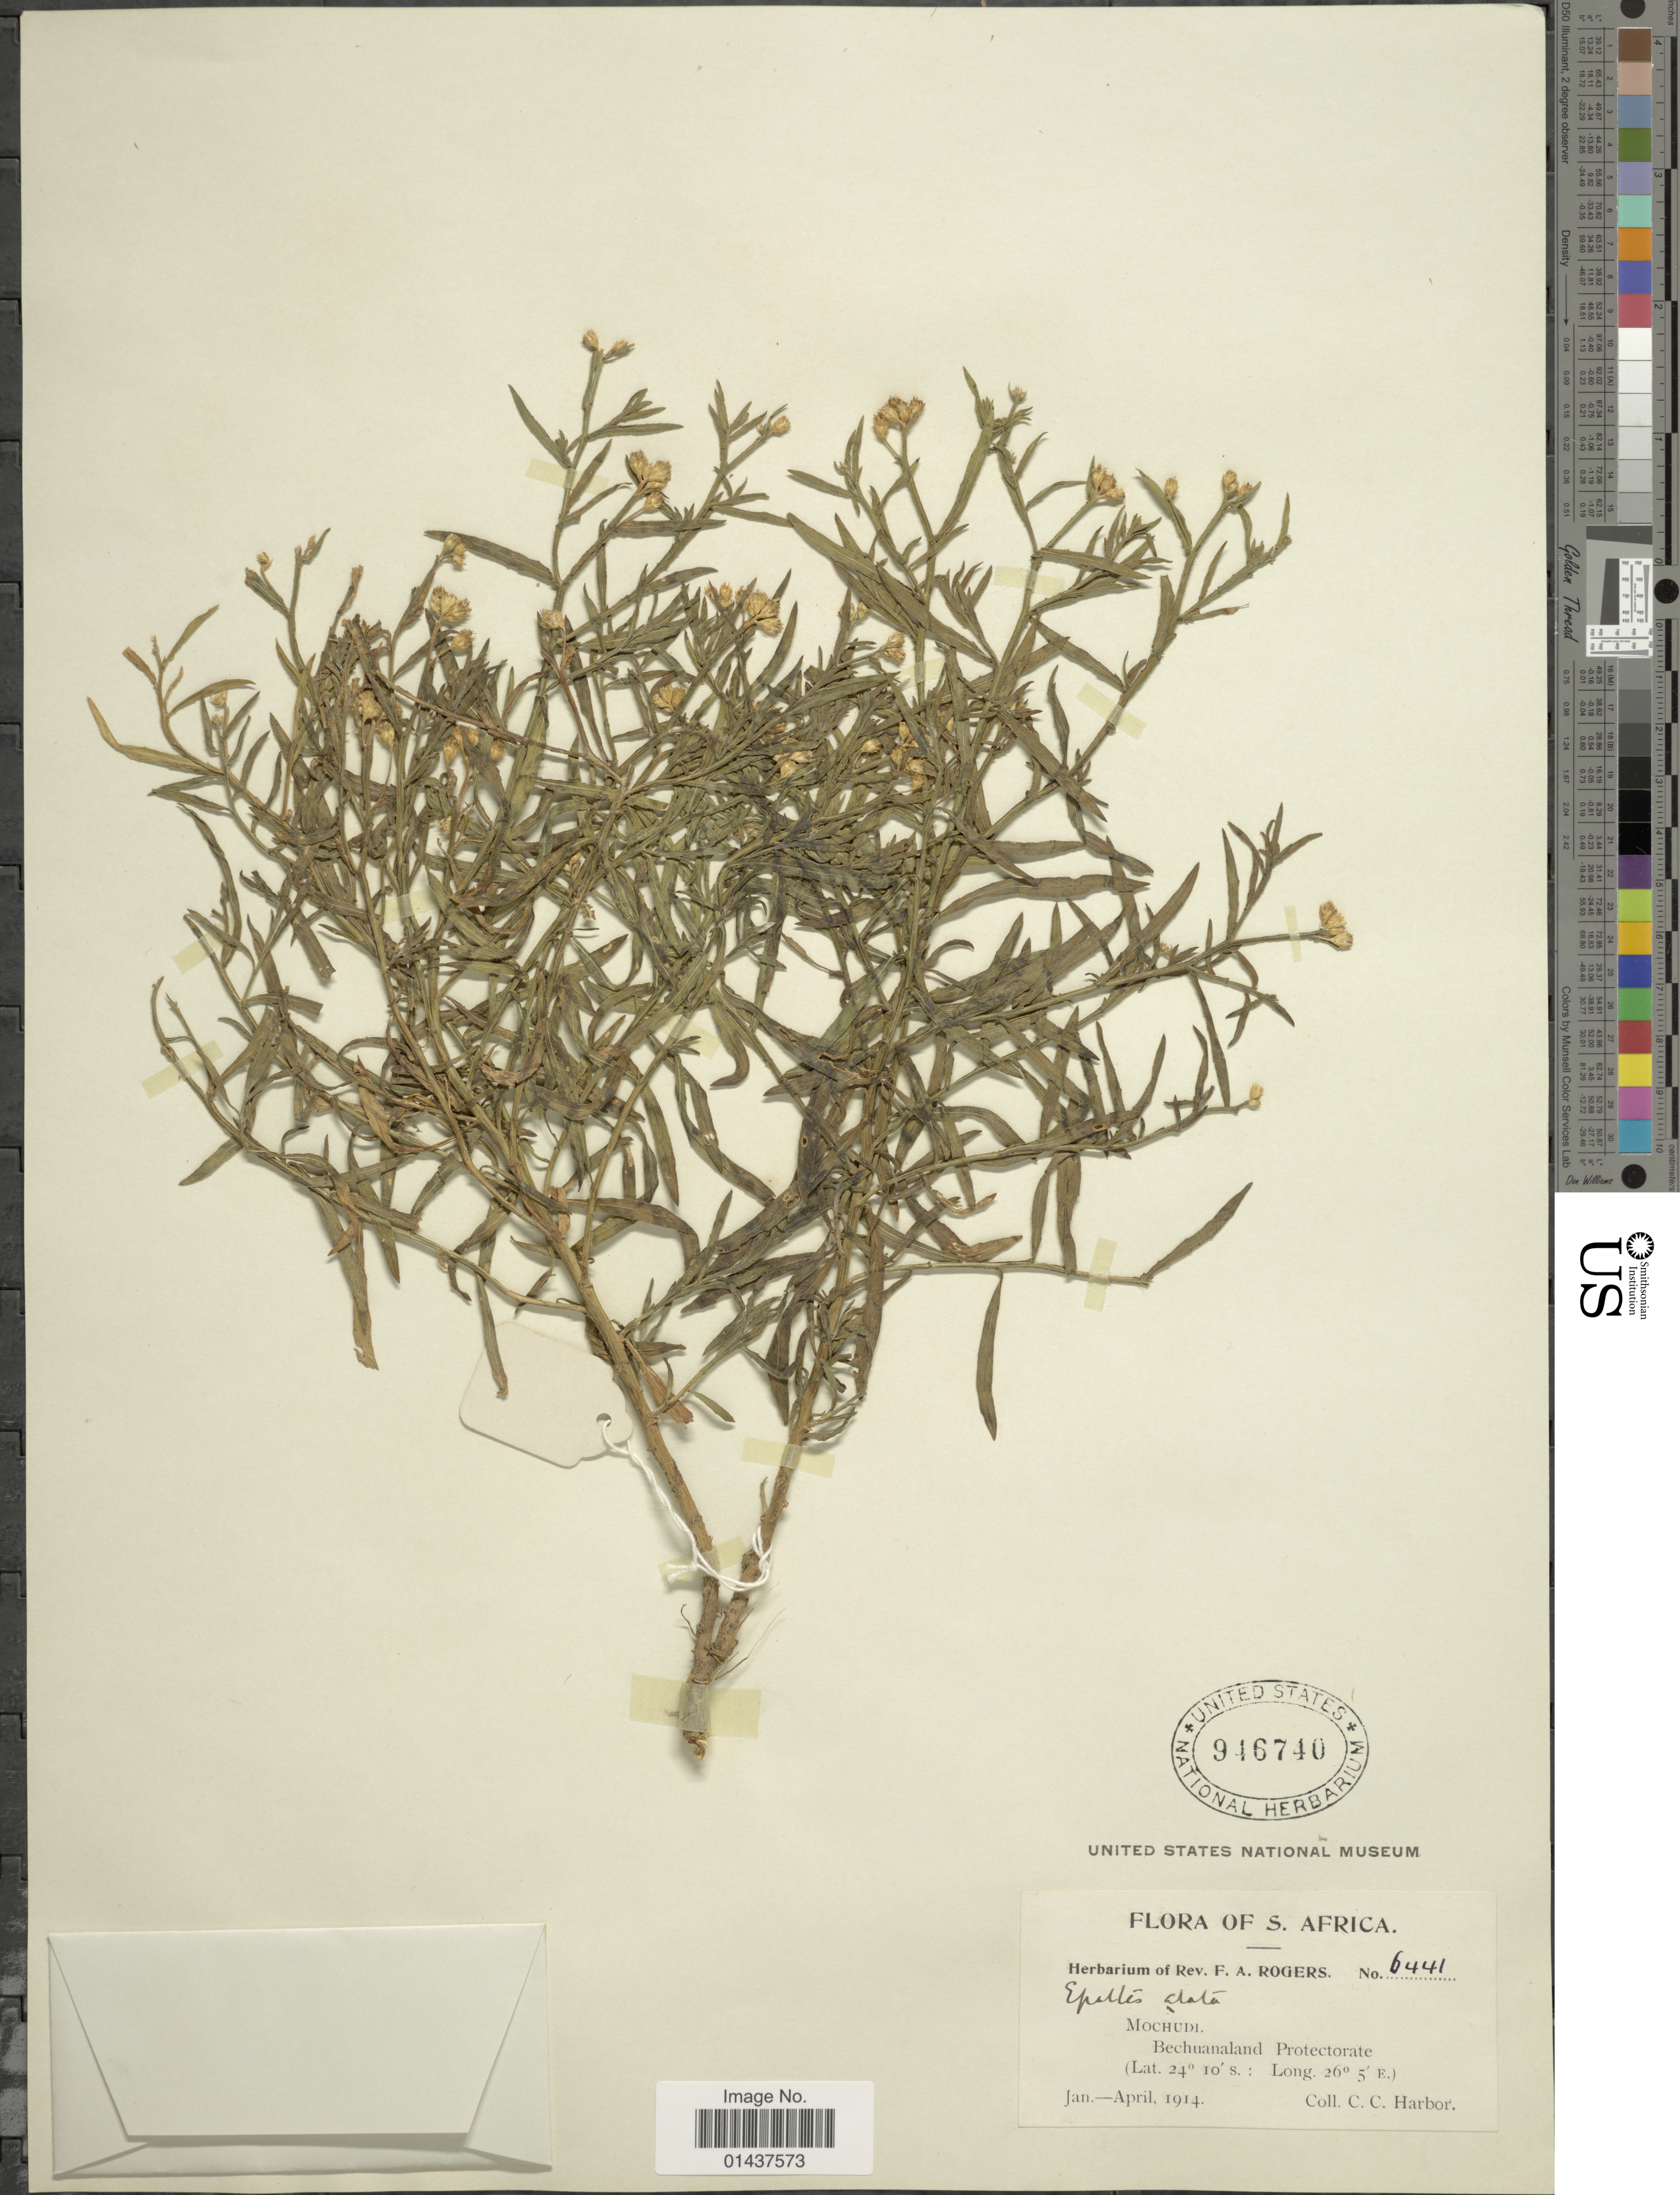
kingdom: Plantae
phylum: Tracheophyta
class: Magnoliopsida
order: Asterales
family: Asteraceae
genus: Epaltes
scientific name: Epaltes alata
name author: (Sond.) Steetz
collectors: C. Harbor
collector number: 6441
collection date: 1914-01/1914-04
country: South Africa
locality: Mochudi, Bechuanaland Protectorate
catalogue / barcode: US 946740